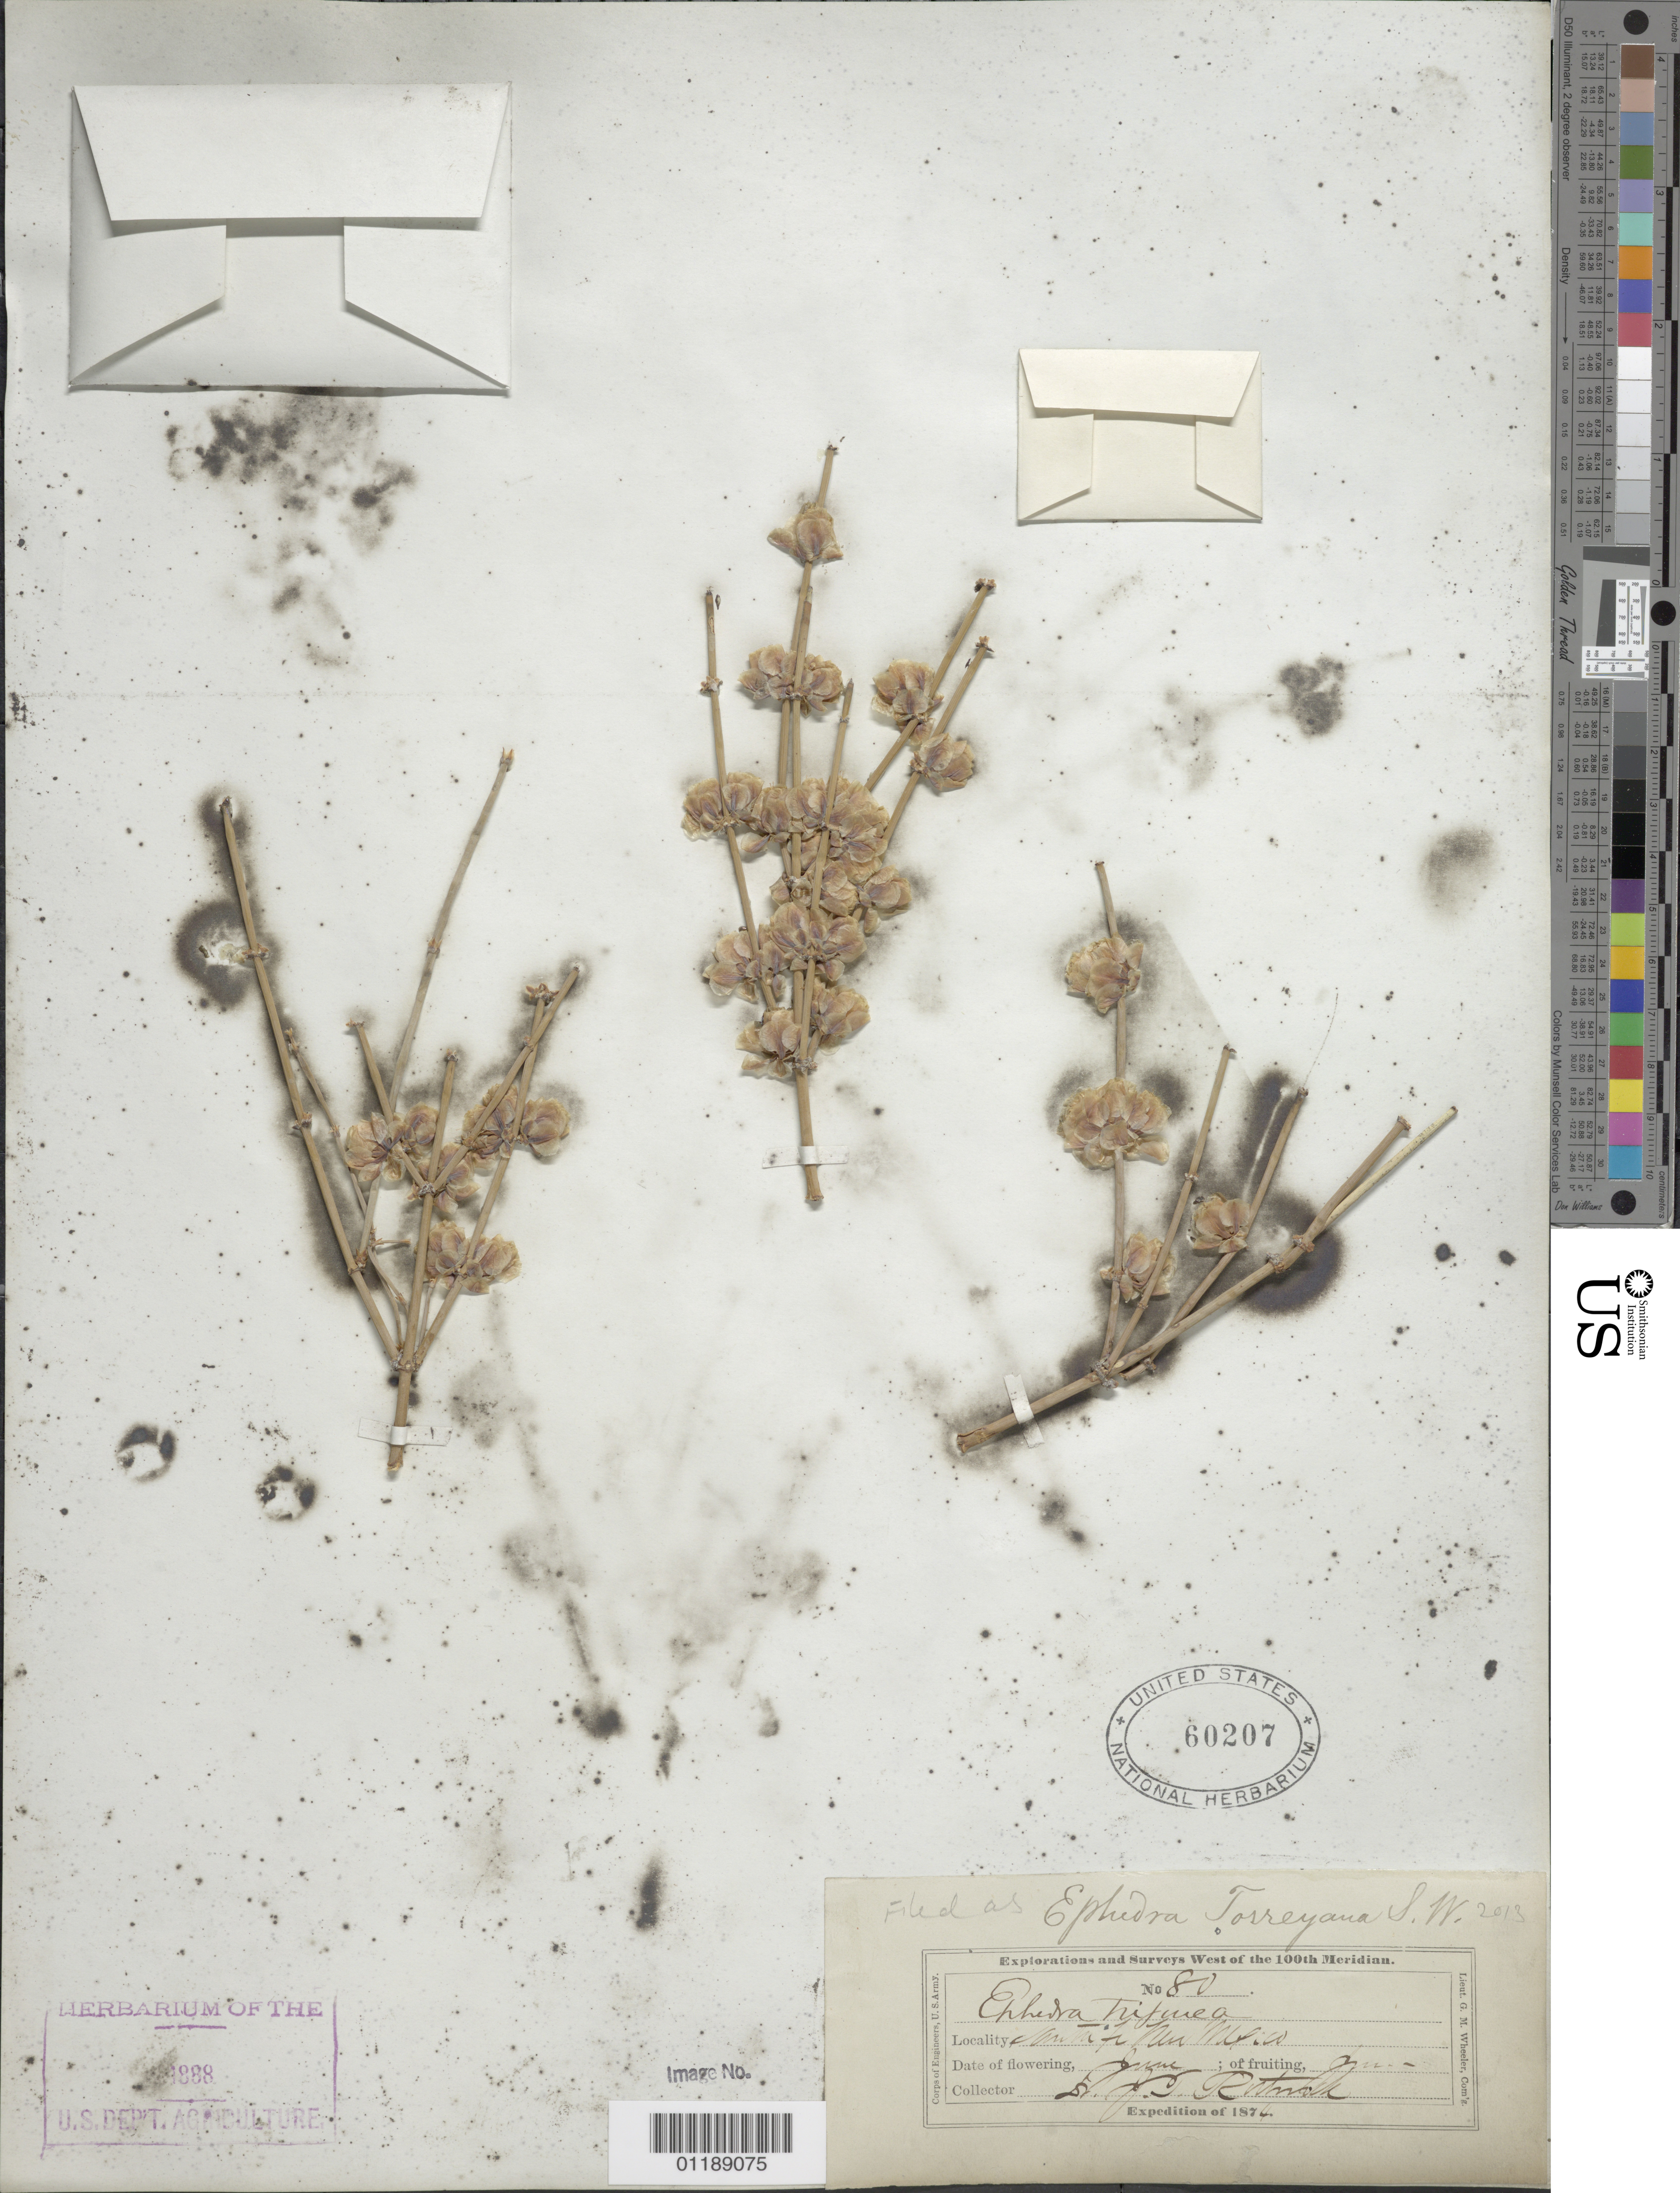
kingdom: Plantae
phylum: Tracheophyta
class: Gnetopsida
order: Ephedrales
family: Ephedraceae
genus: Ephedra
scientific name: Ephedra torreyana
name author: S. Watson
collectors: J. T. Rothrock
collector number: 80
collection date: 1874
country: United States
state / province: New Mexico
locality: Santa Fe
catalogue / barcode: US 60207